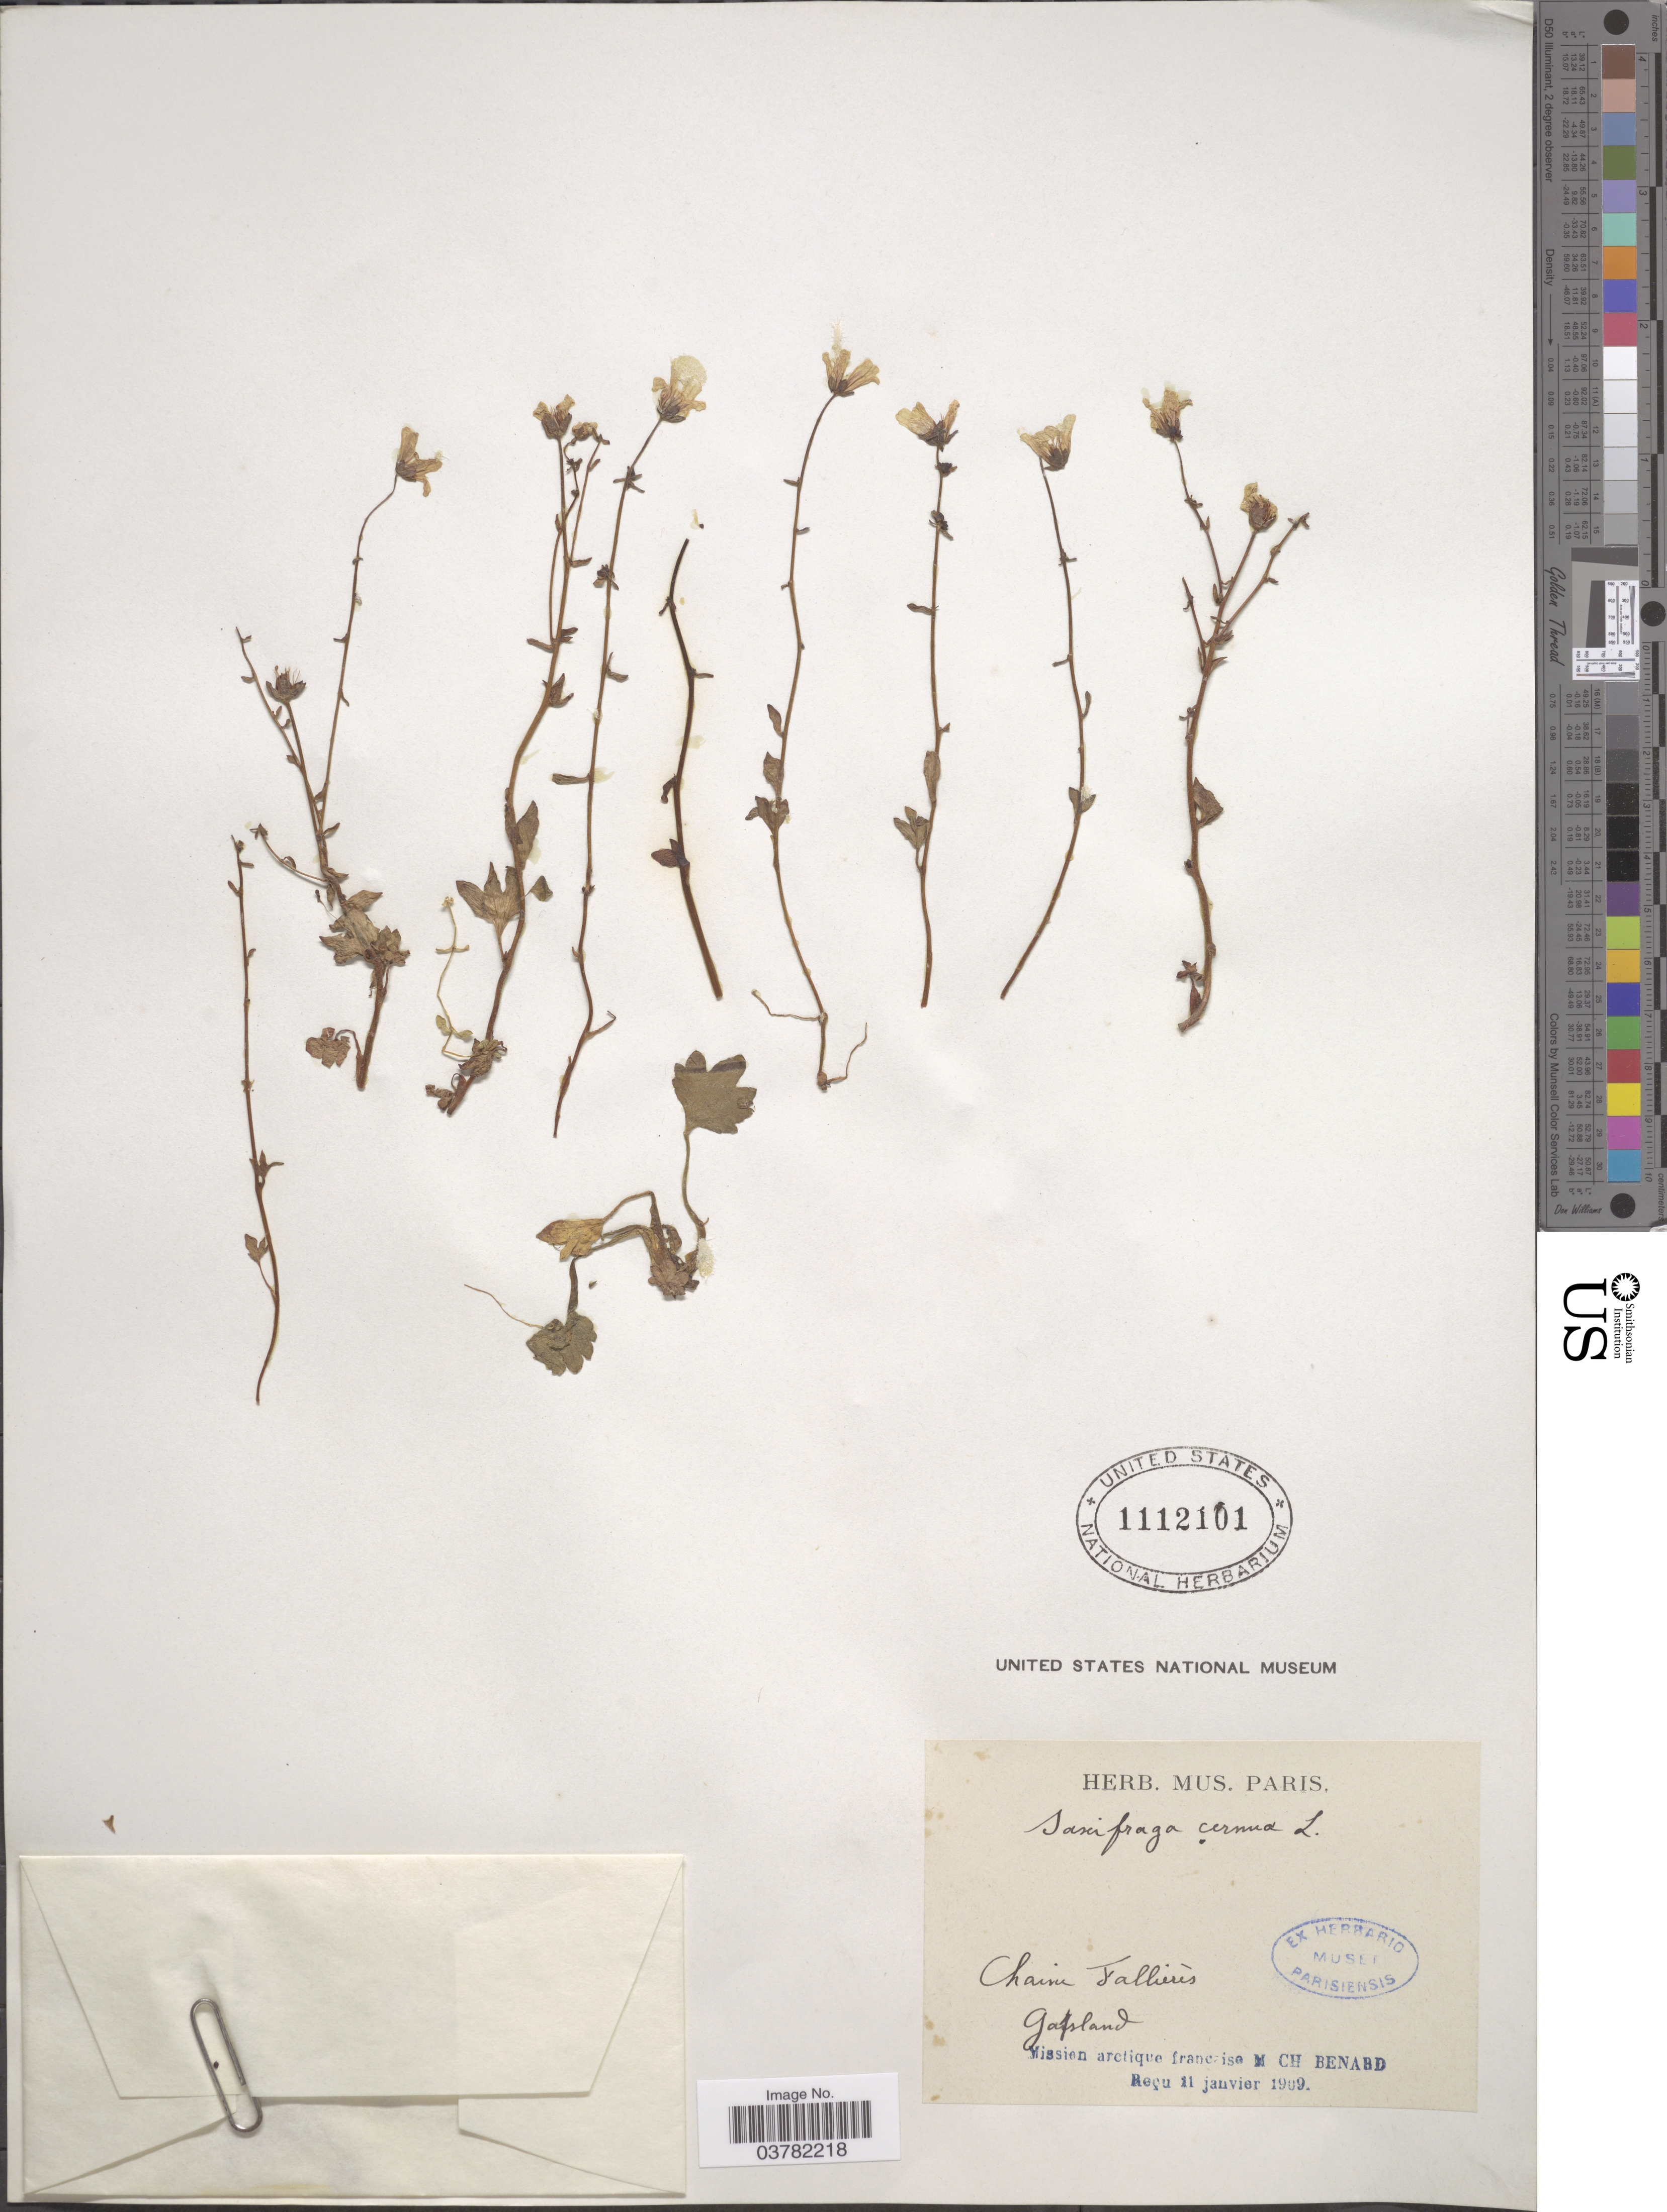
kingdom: Plantae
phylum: Tracheophyta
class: Magnoliopsida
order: Saxifragales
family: Saxifragaceae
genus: Saxifraga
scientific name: Saxifraga cernua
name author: L.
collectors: M. Benard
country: Antarctica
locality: Chaine Fallierès. Gaisland [interpreted].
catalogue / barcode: US 1112101